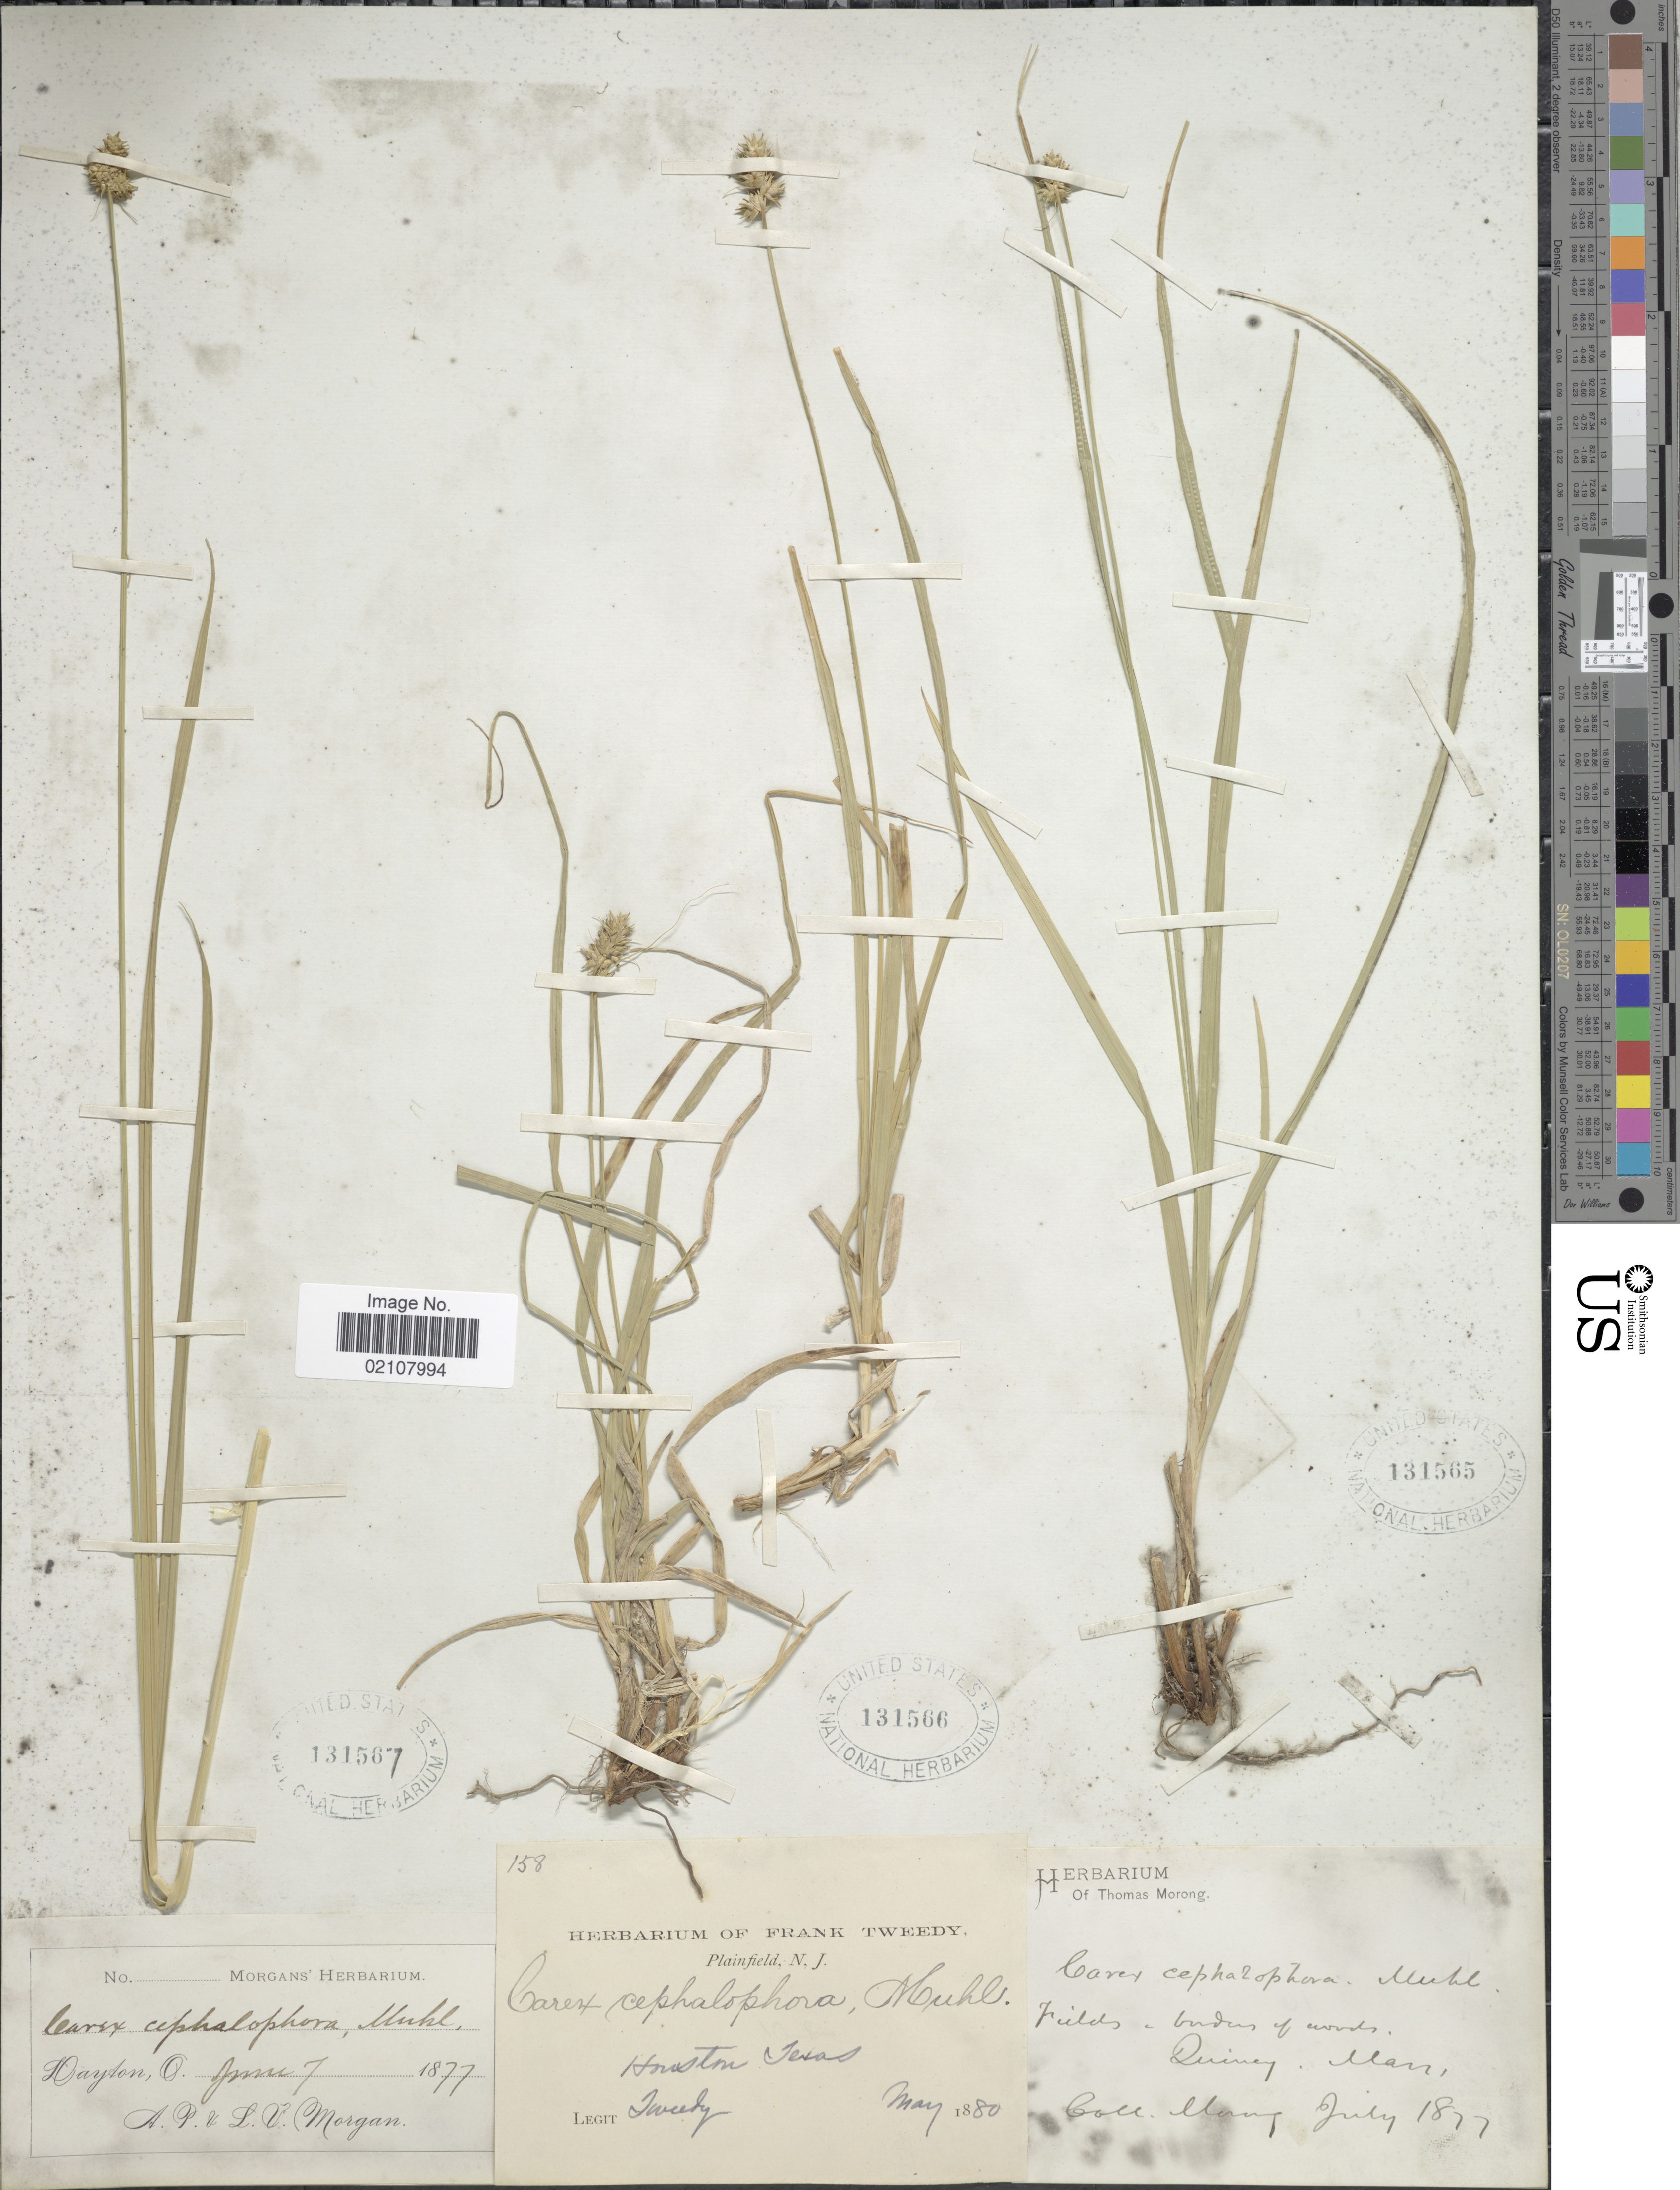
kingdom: Plantae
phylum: Tracheophyta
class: Liliopsida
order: Poales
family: Cyperaceae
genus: Carex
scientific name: Carex cephalophora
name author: Muhl. ex Willd.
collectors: A. Morgan & L. Morgan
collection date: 1877-06-07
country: United States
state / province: Oregon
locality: Dayton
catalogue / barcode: US 131567-3